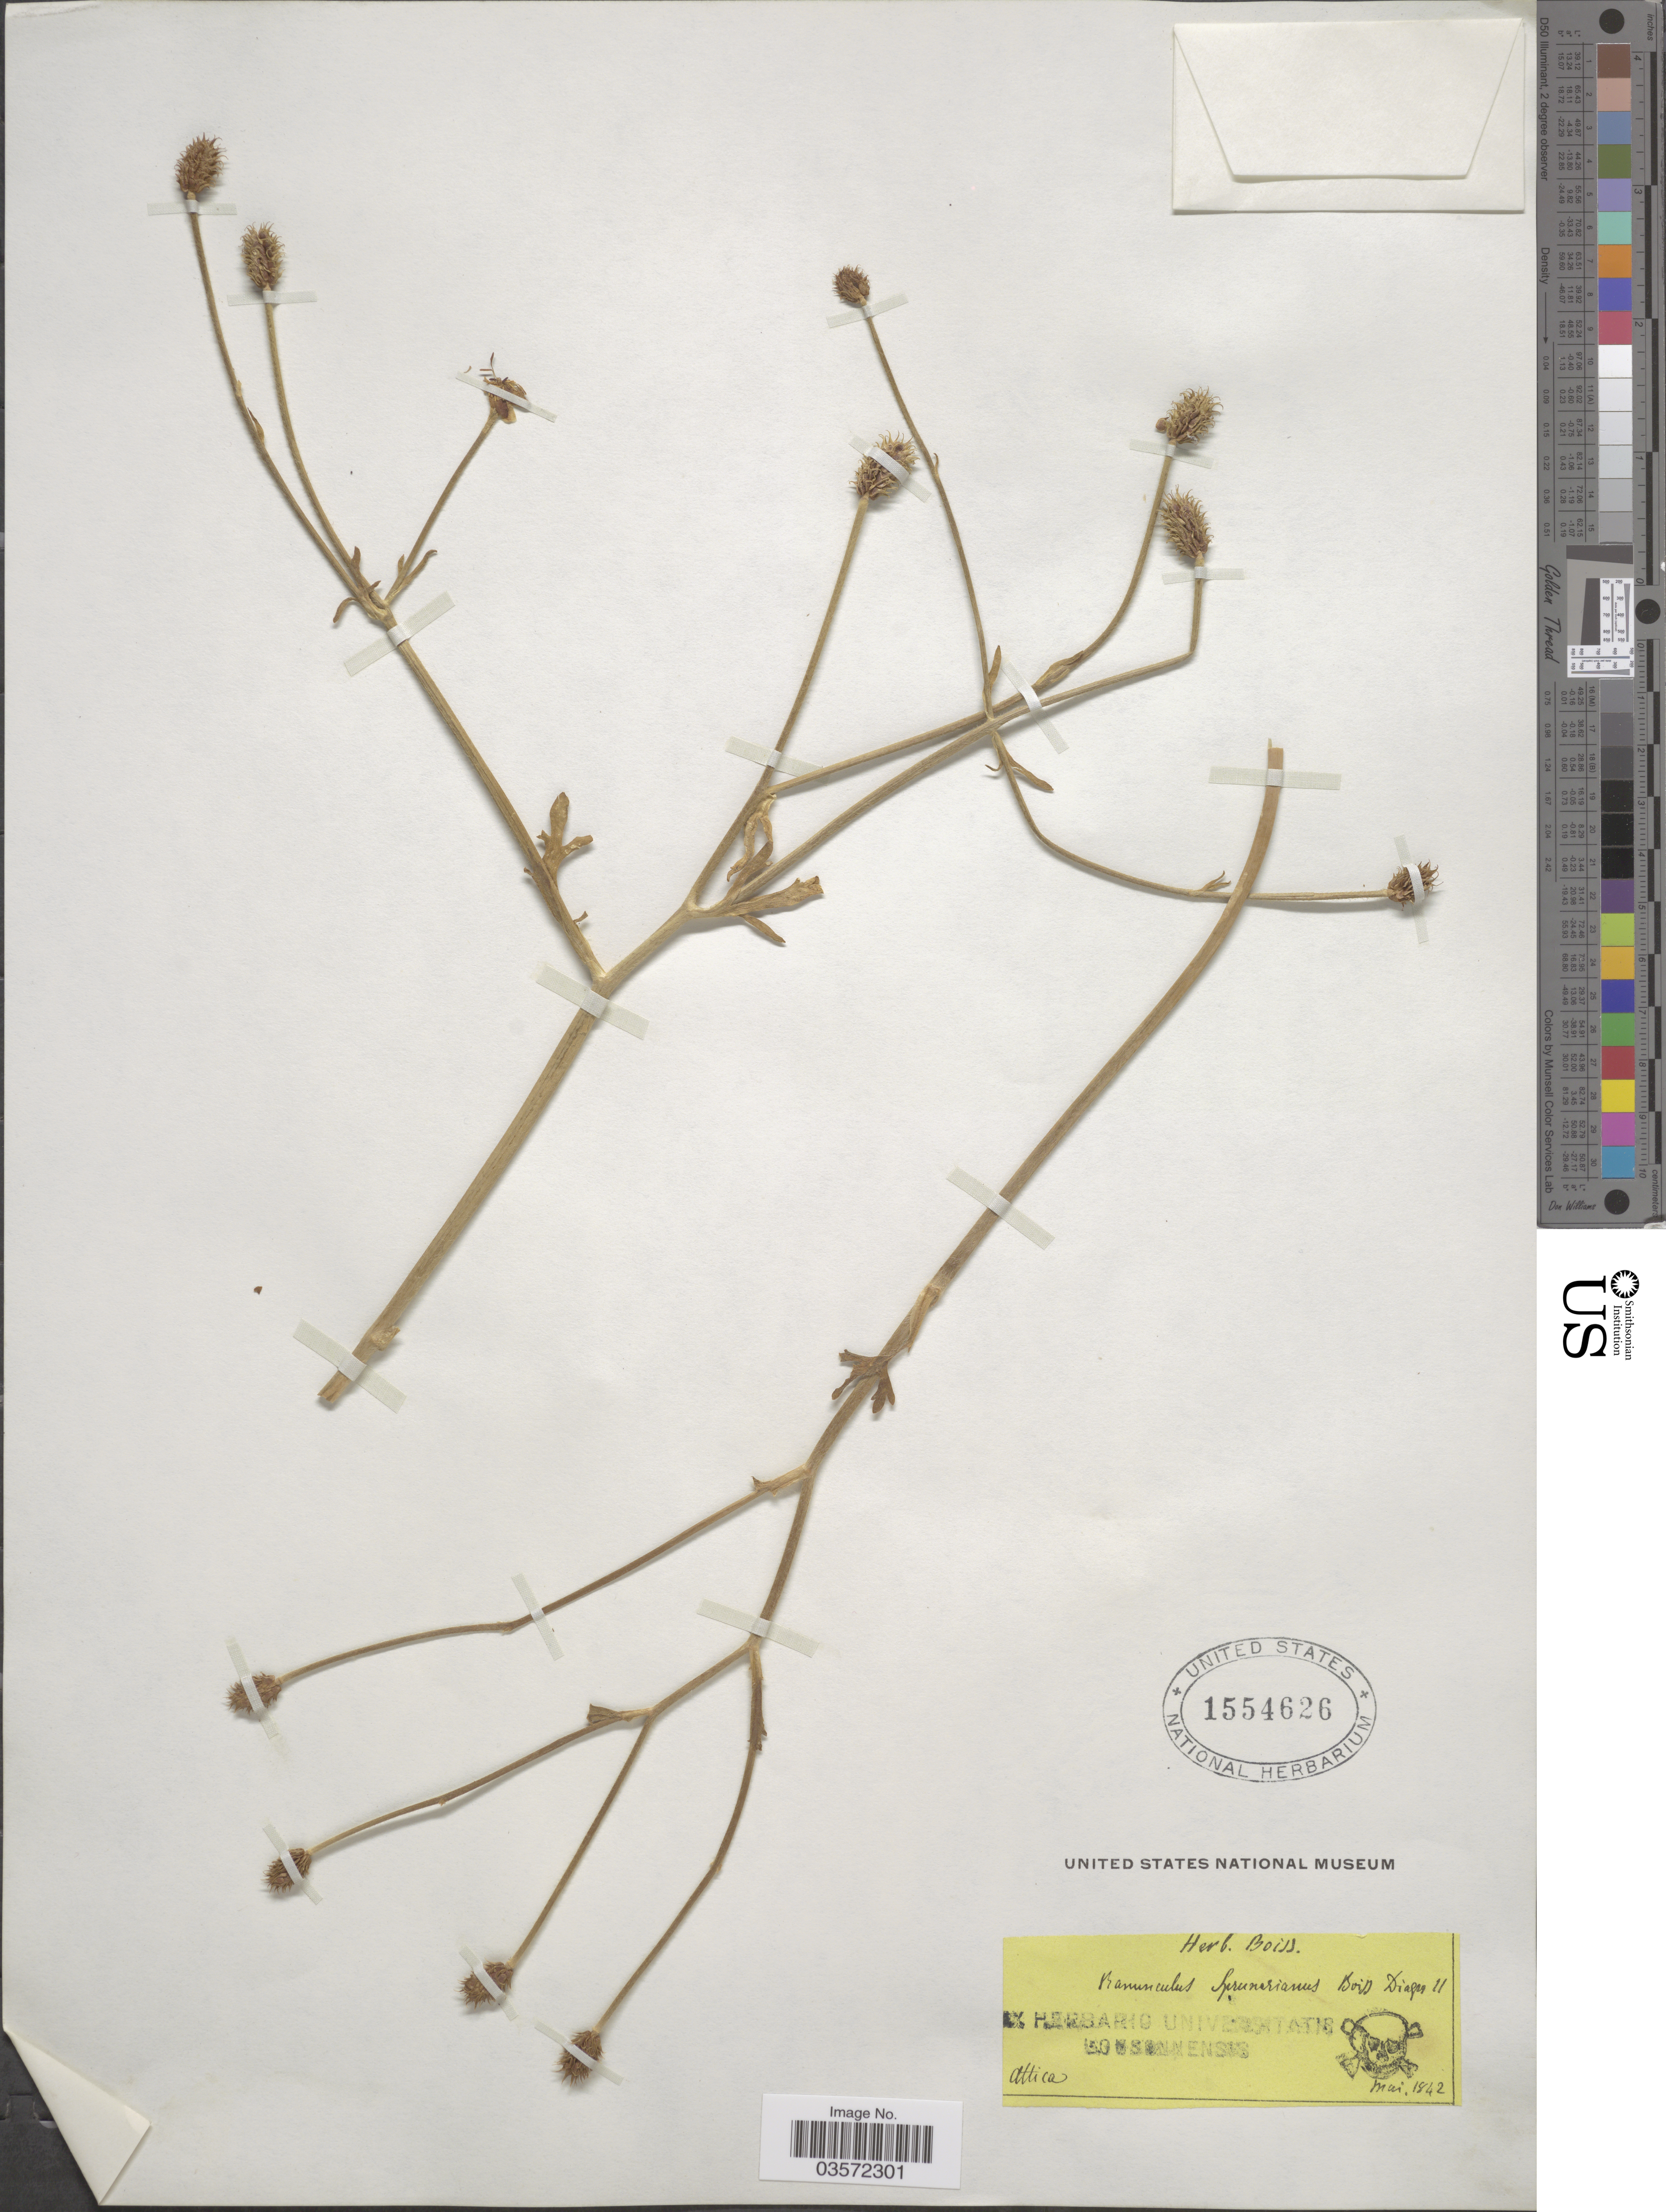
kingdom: Plantae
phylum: Tracheophyta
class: Magnoliopsida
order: Ranunculales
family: Ranunculaceae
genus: Ranunculus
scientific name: Ranunculus sprunerianus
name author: Boiss.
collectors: Ex herb. Boiss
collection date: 1842-05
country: Greece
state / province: Attica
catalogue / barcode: US 1554626